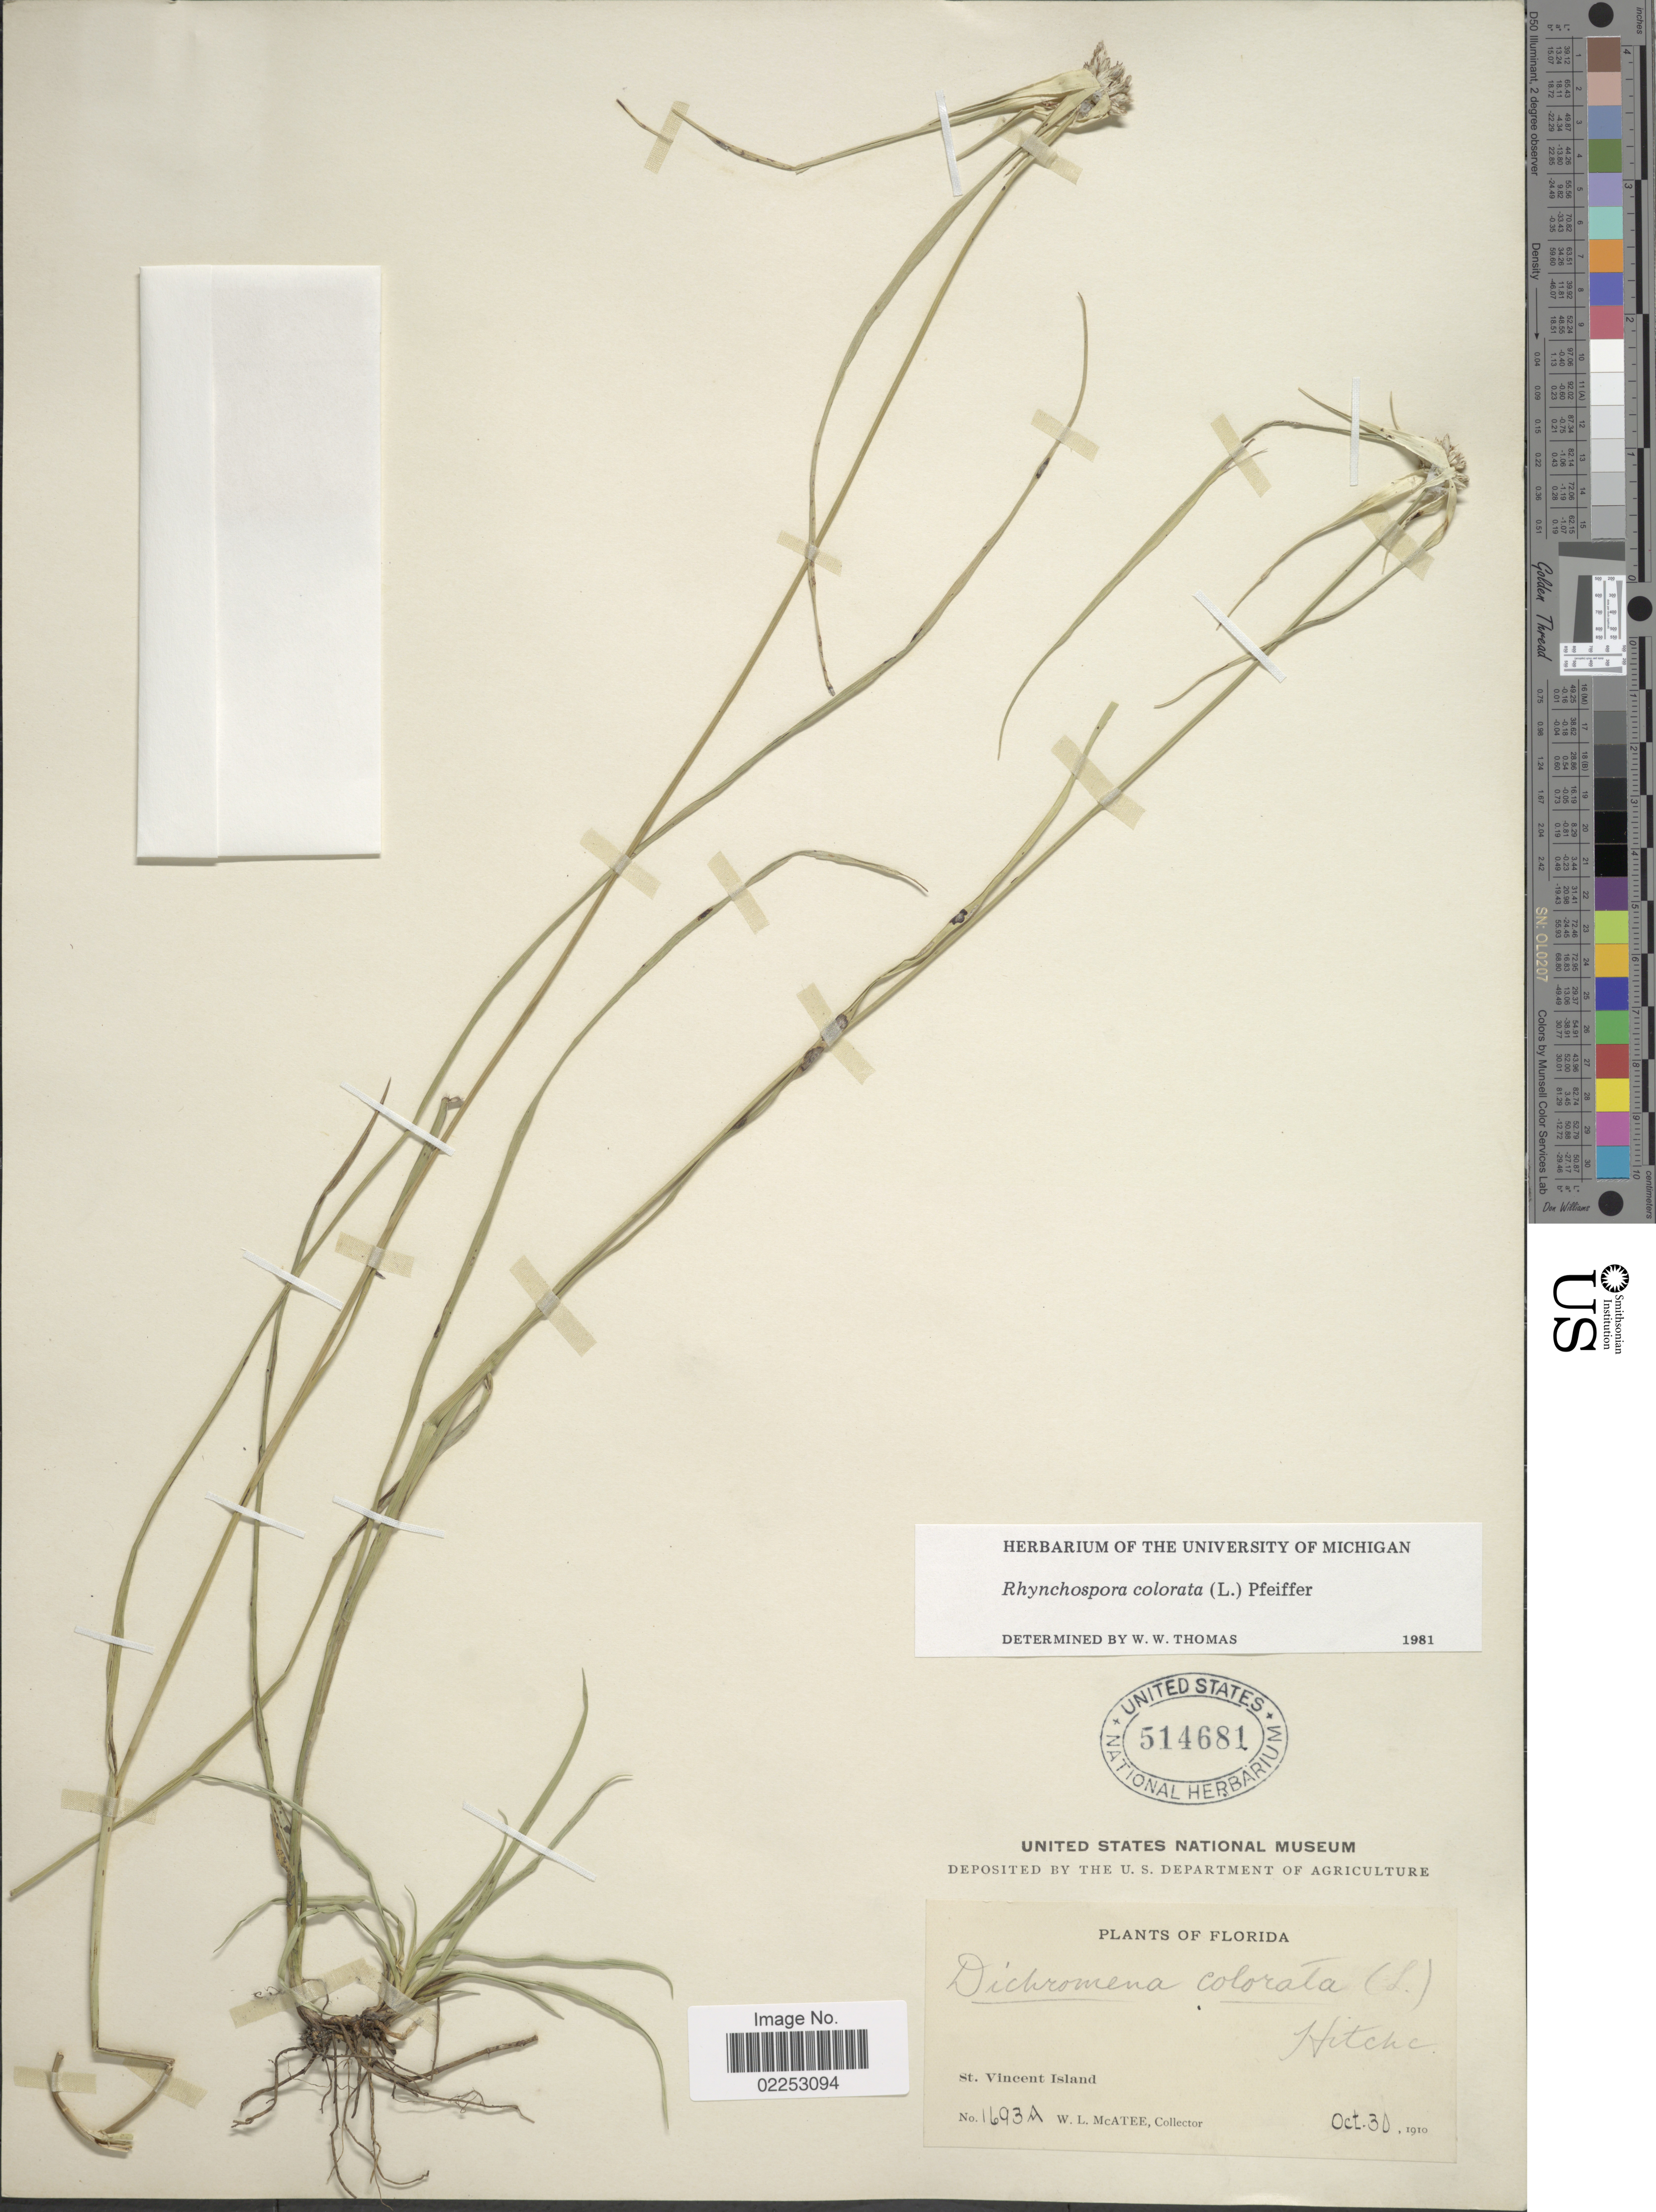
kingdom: Plantae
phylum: Tracheophyta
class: Liliopsida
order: Poales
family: Cyperaceae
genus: Rhynchospora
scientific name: Rhynchospora colorata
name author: (L.) H. Pfeiff.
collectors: W. McAtee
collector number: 1693A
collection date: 1910-10-30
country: United States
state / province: Florida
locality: St. Vincent Island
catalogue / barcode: US 514681